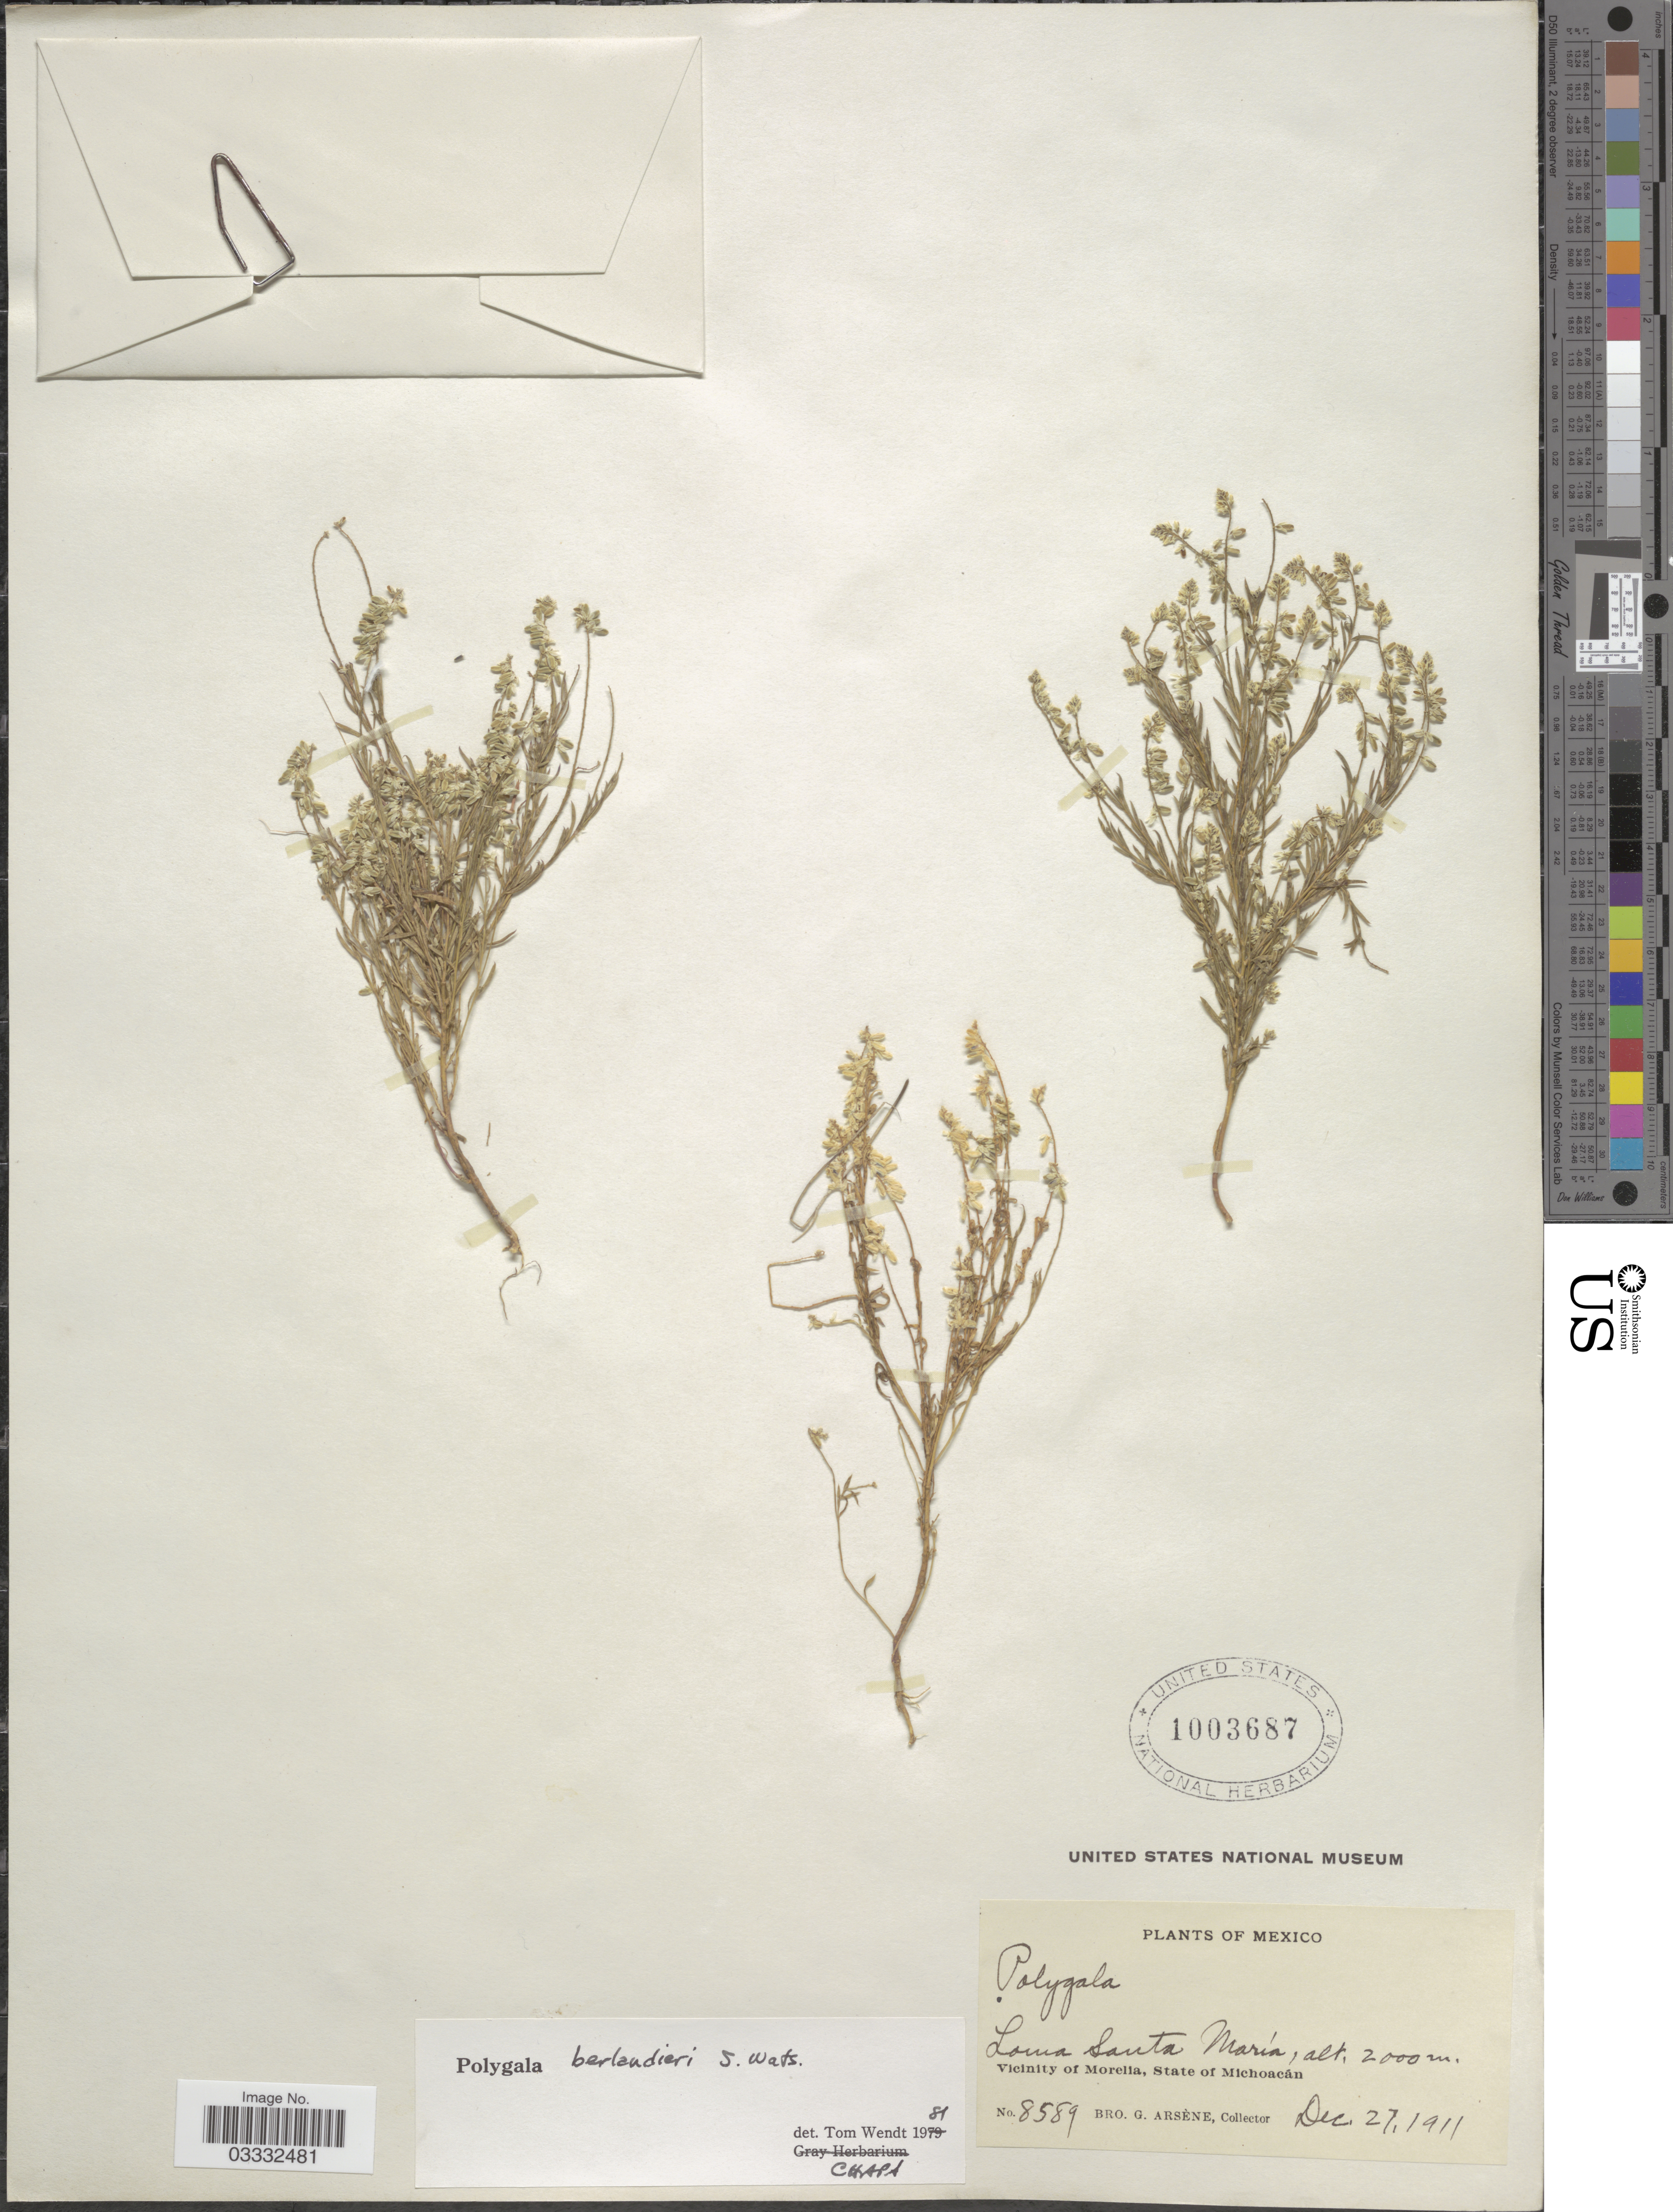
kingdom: Plantae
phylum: Tracheophyta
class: Magnoliopsida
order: Fabales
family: Polygalaceae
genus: Polygala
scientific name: Polygala berlandieri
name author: S. Watson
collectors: Bro. G. Arsène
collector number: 8589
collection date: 1911-12-27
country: Mexico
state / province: Michoacán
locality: Loma Santa María. Vicinity of Morelia.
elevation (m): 2000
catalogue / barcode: US 1003687